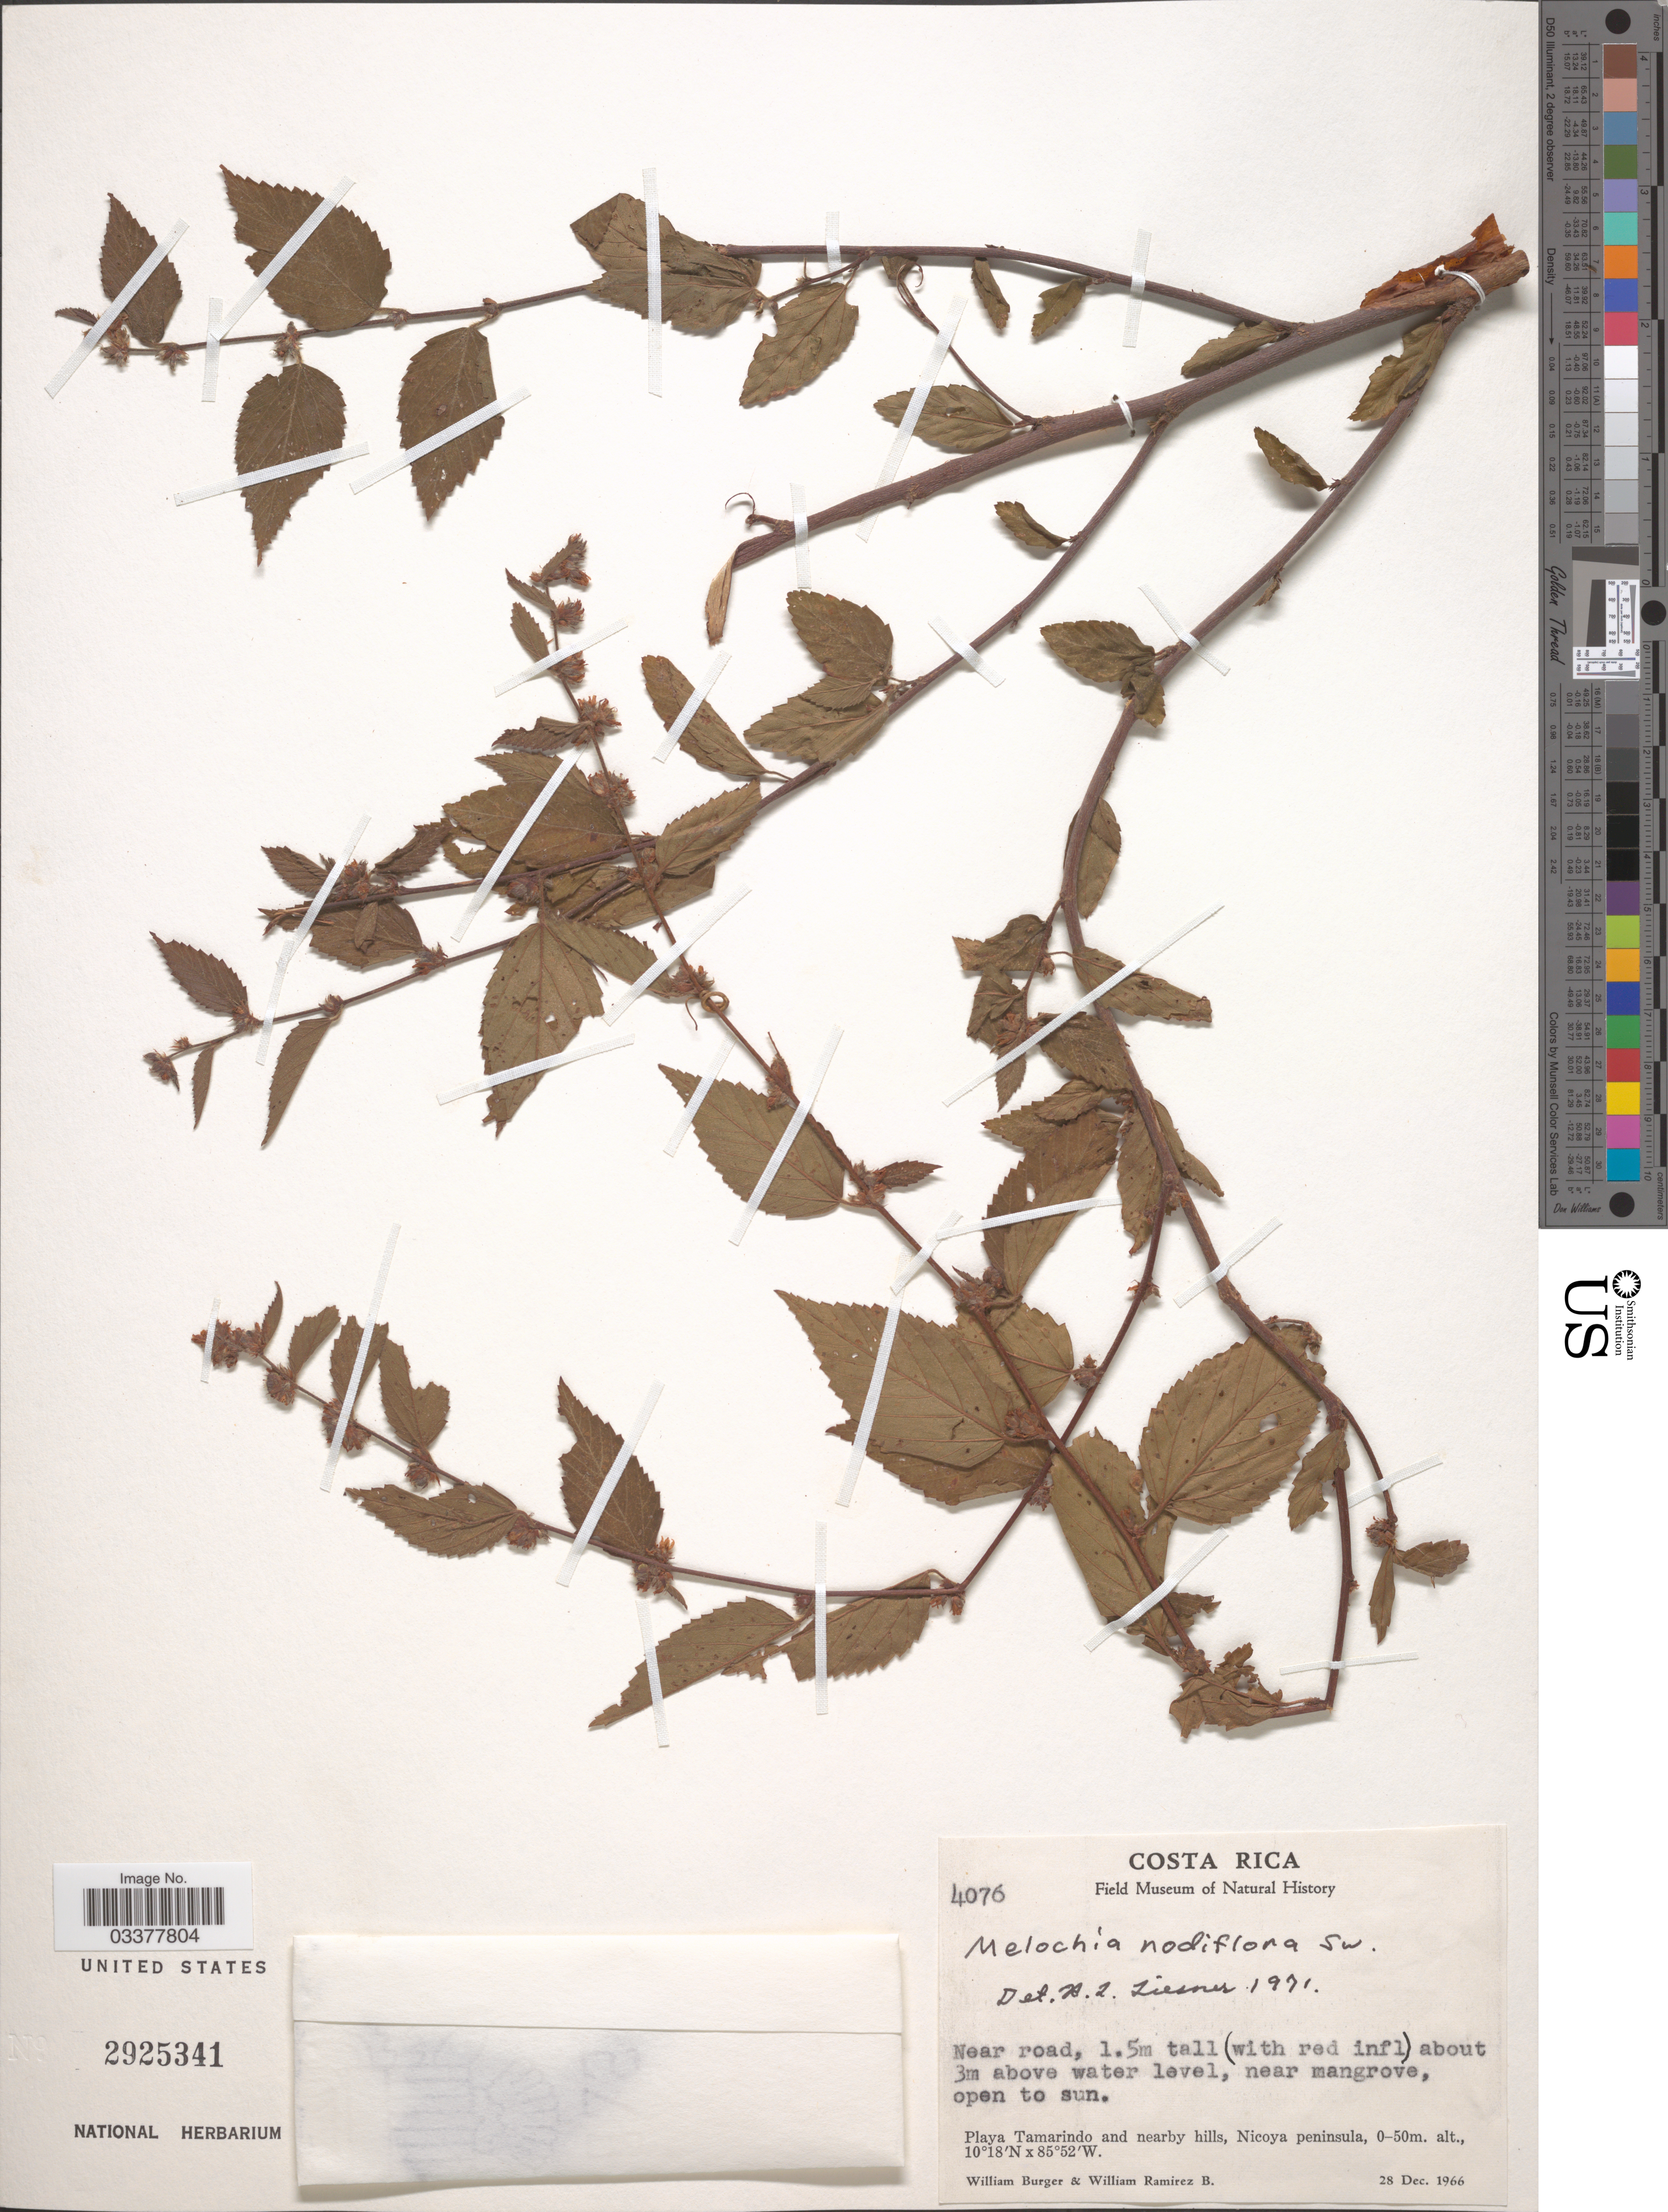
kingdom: Plantae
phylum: Tracheophyta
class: Magnoliopsida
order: Malvales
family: Malvaceae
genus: Melochia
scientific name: Melochia nodiflora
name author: Sw.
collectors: W. Burger & W. Ramirez B.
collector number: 4076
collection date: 1966-12-28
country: Costa Rica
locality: Playa Tamarindo and nearby hills, Nicoya peninsula.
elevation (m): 0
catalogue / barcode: US 2925341